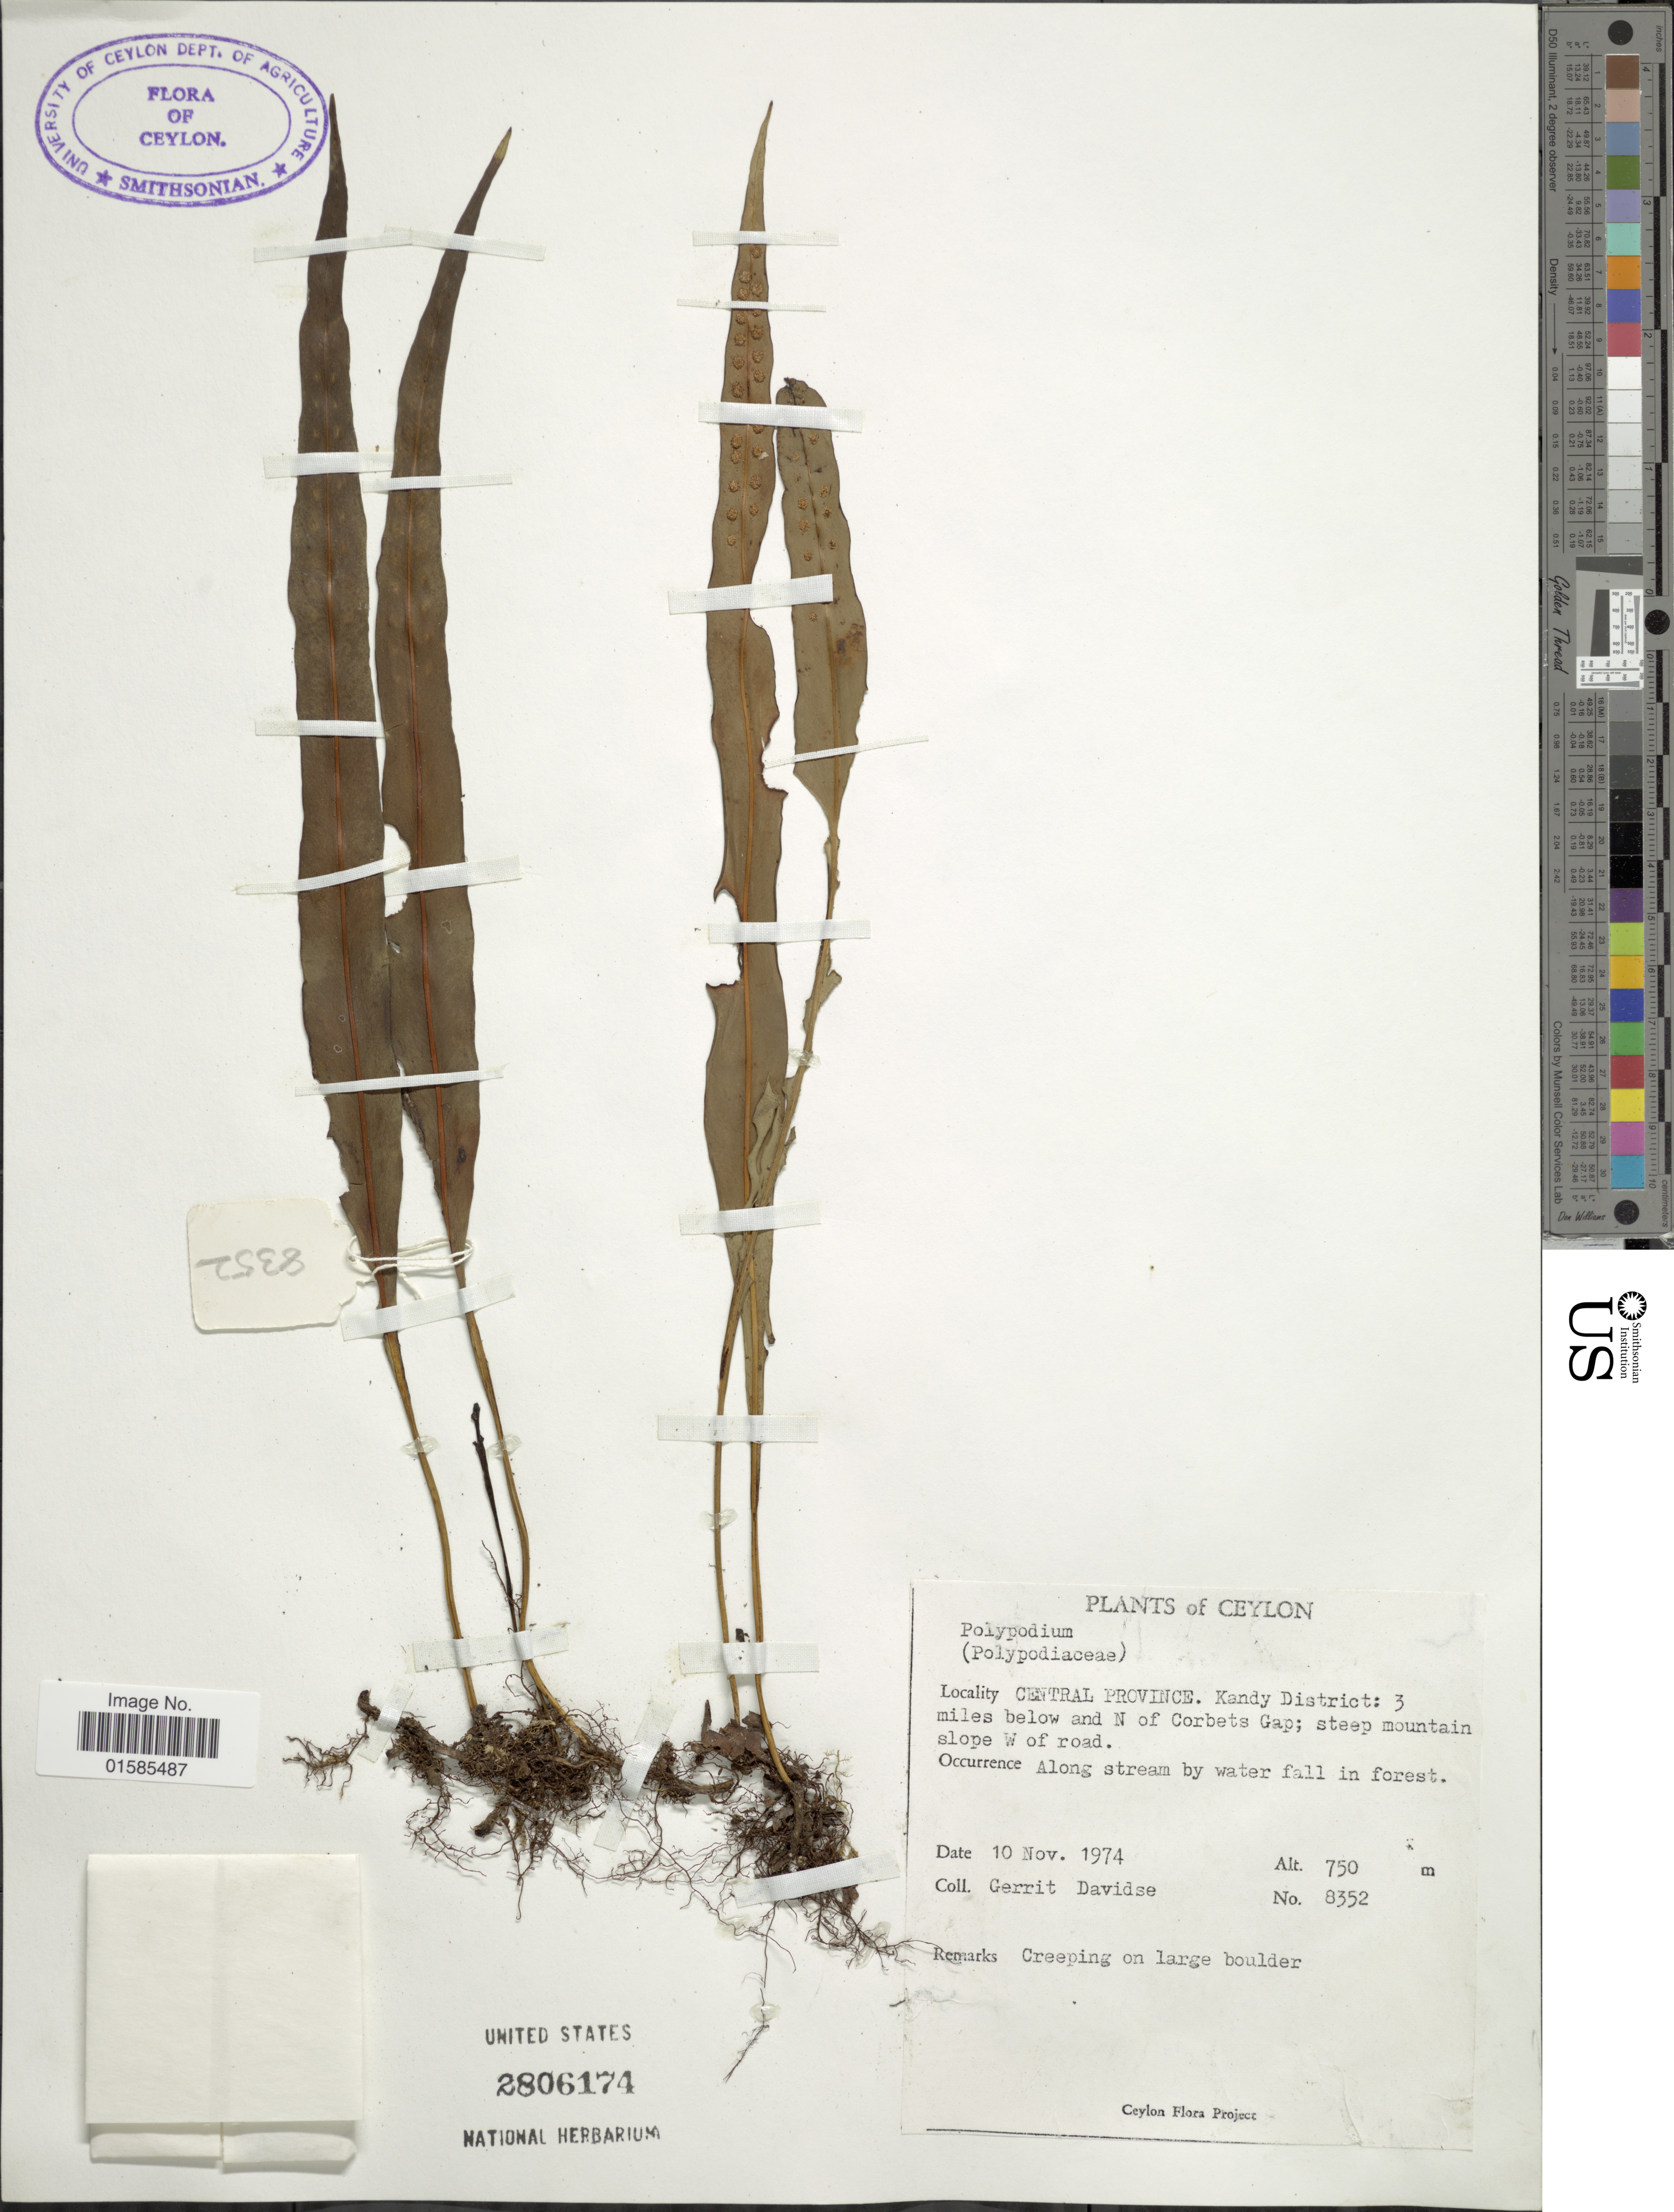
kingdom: Plantae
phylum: Tracheophyta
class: Polypodiopsida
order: Polypodiales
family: Polypodiaceae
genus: Leptochilus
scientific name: Leptochilus sp.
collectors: G. Davidse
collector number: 8352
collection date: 1974-11-10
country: Sri Lanka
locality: Ceylon, Central Province. Kandy District: 3 miles below and N of Corbets Gap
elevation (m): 750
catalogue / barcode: US 2806174